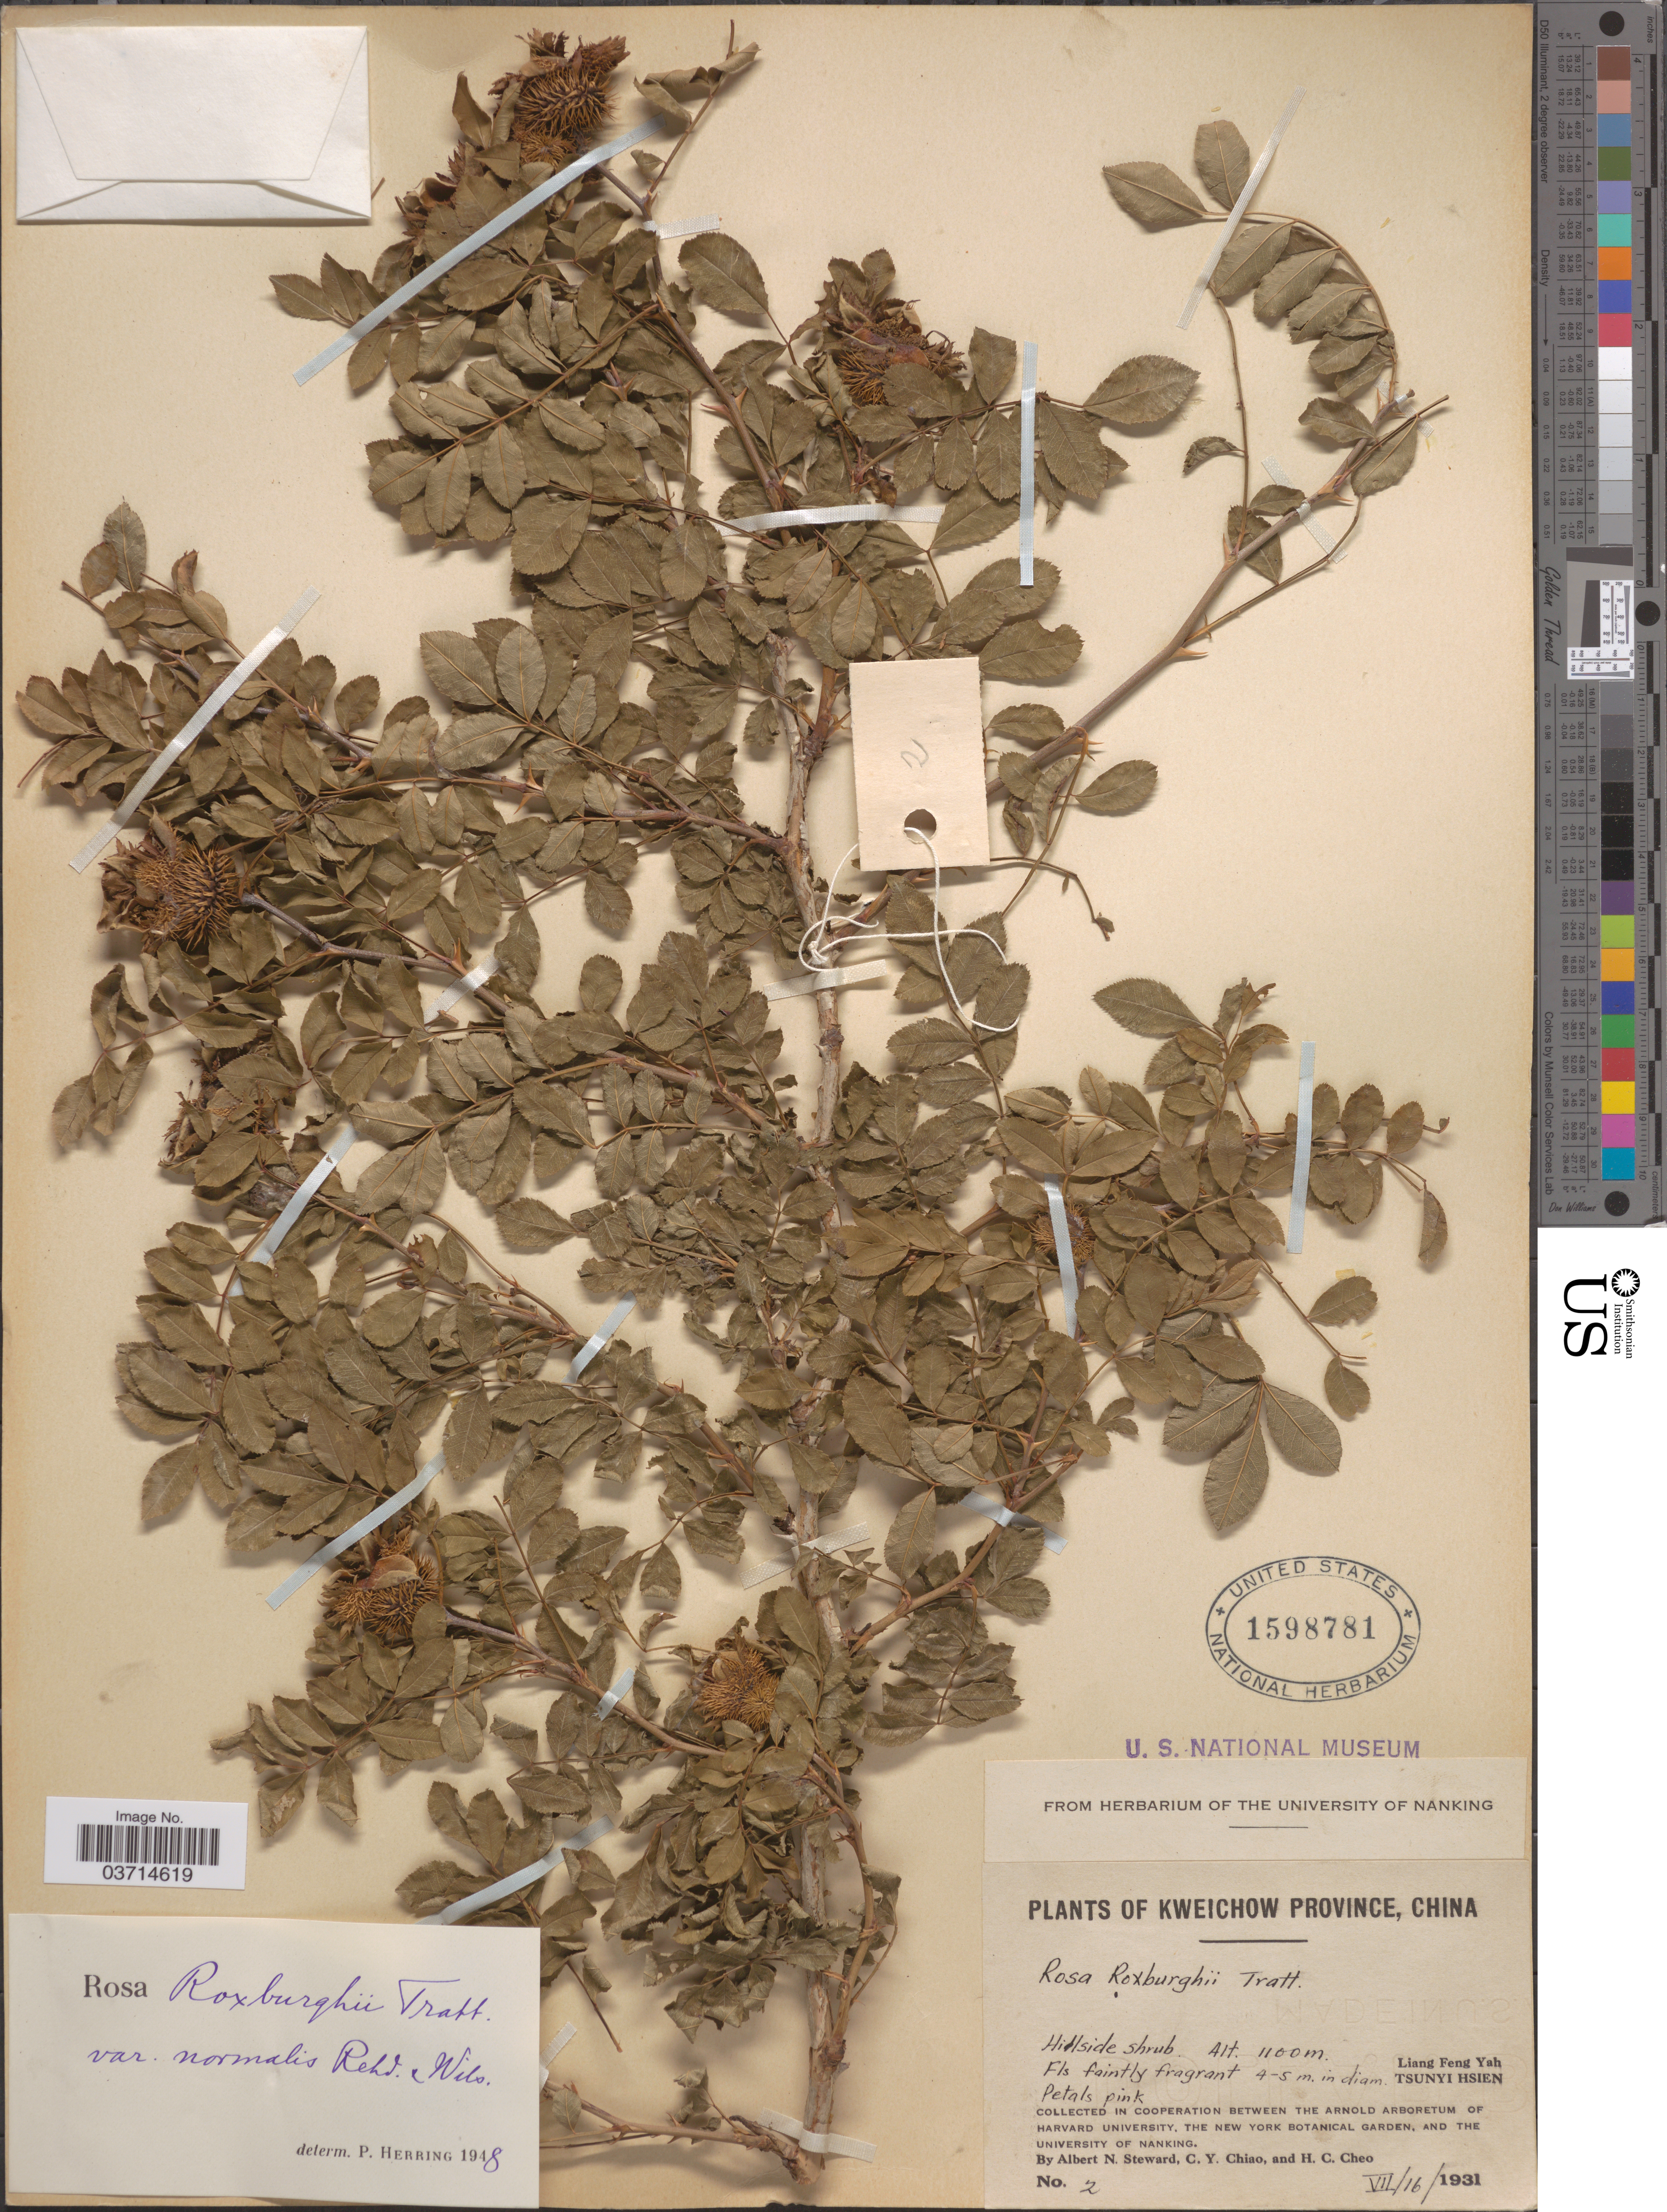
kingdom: Plantae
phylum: Tracheophyta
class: Magnoliopsida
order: Rosales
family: Rosaceae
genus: Rosa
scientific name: Rosa roxburghii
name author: Tratt.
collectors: A. N. Steward, C. Y. Chiao & H. Cheo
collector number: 2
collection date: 1931-07-16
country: China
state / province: Guizhou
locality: Kweichow Province. Liang Feng Yah. Tsunyi Hsien.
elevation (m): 1100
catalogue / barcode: US 1598781